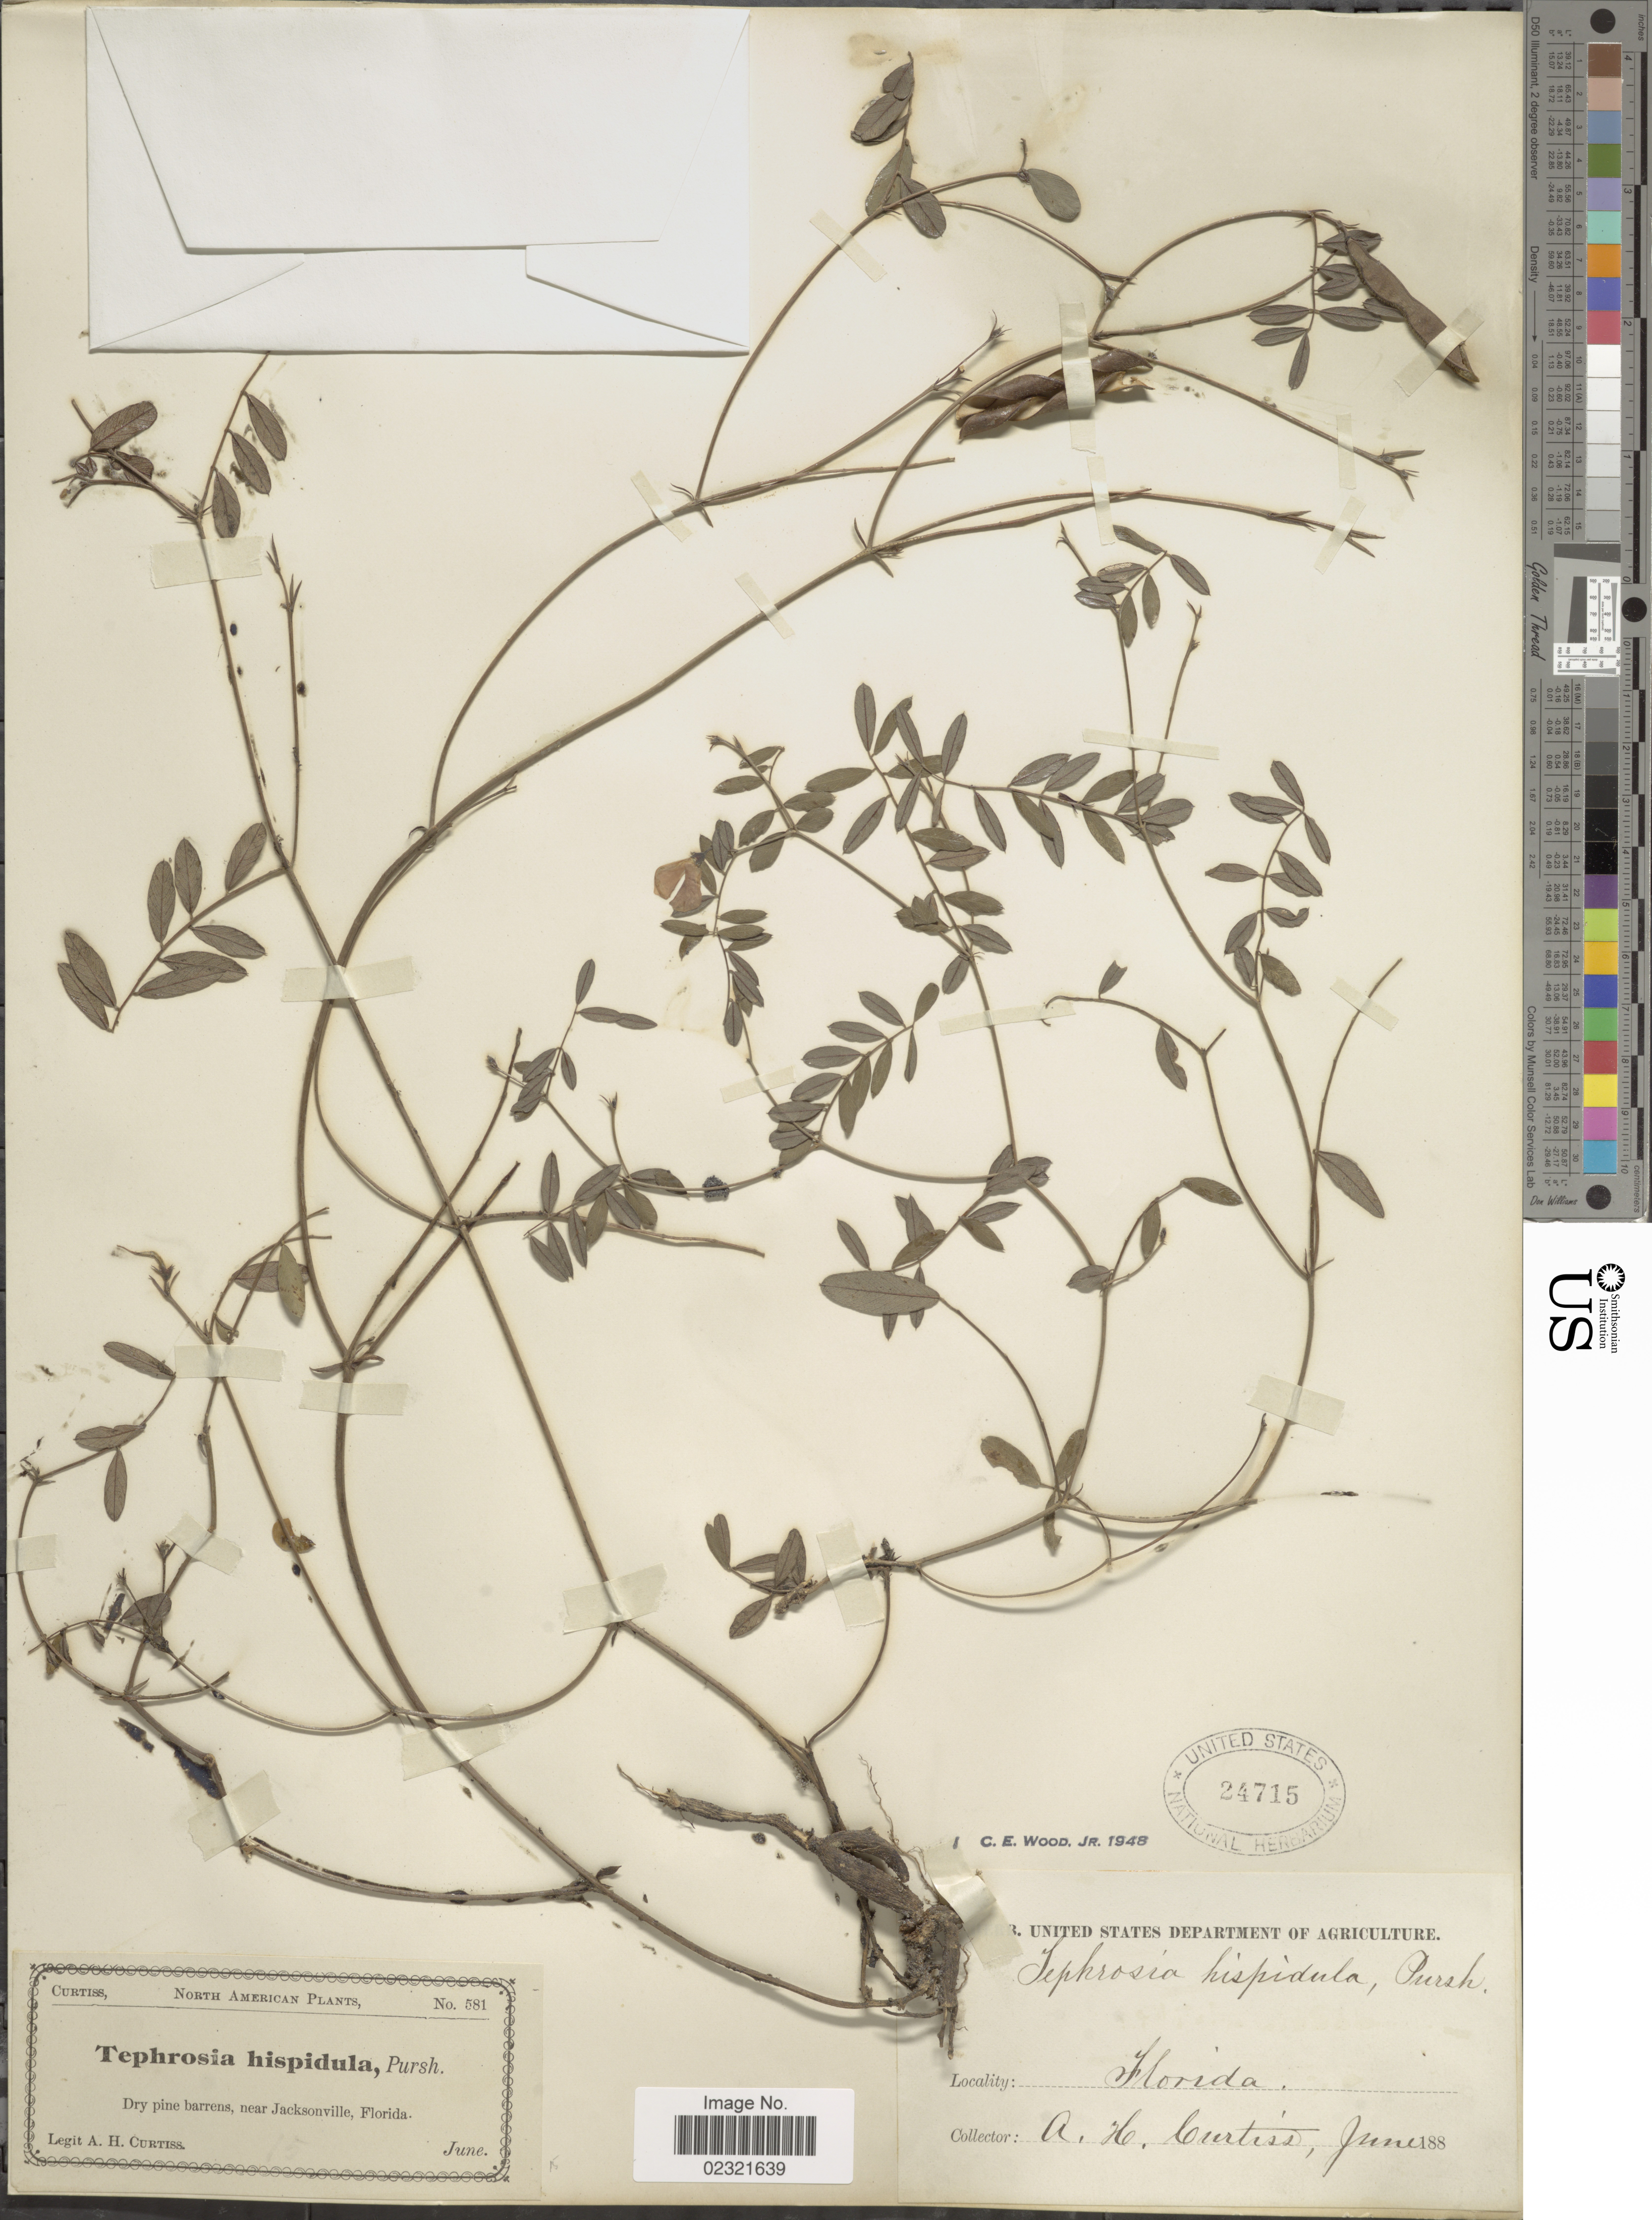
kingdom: Plantae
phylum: Tracheophyta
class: Magnoliopsida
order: Fabales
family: Fabaceae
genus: Tephrosia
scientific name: Tephrosia hispidula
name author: (Michx.) Pers.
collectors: A. H. Curtiss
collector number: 581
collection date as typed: Transcribed d/m/y: /6/188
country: United States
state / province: Florida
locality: Dry pine barrens, near Jacksonville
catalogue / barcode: US 24715